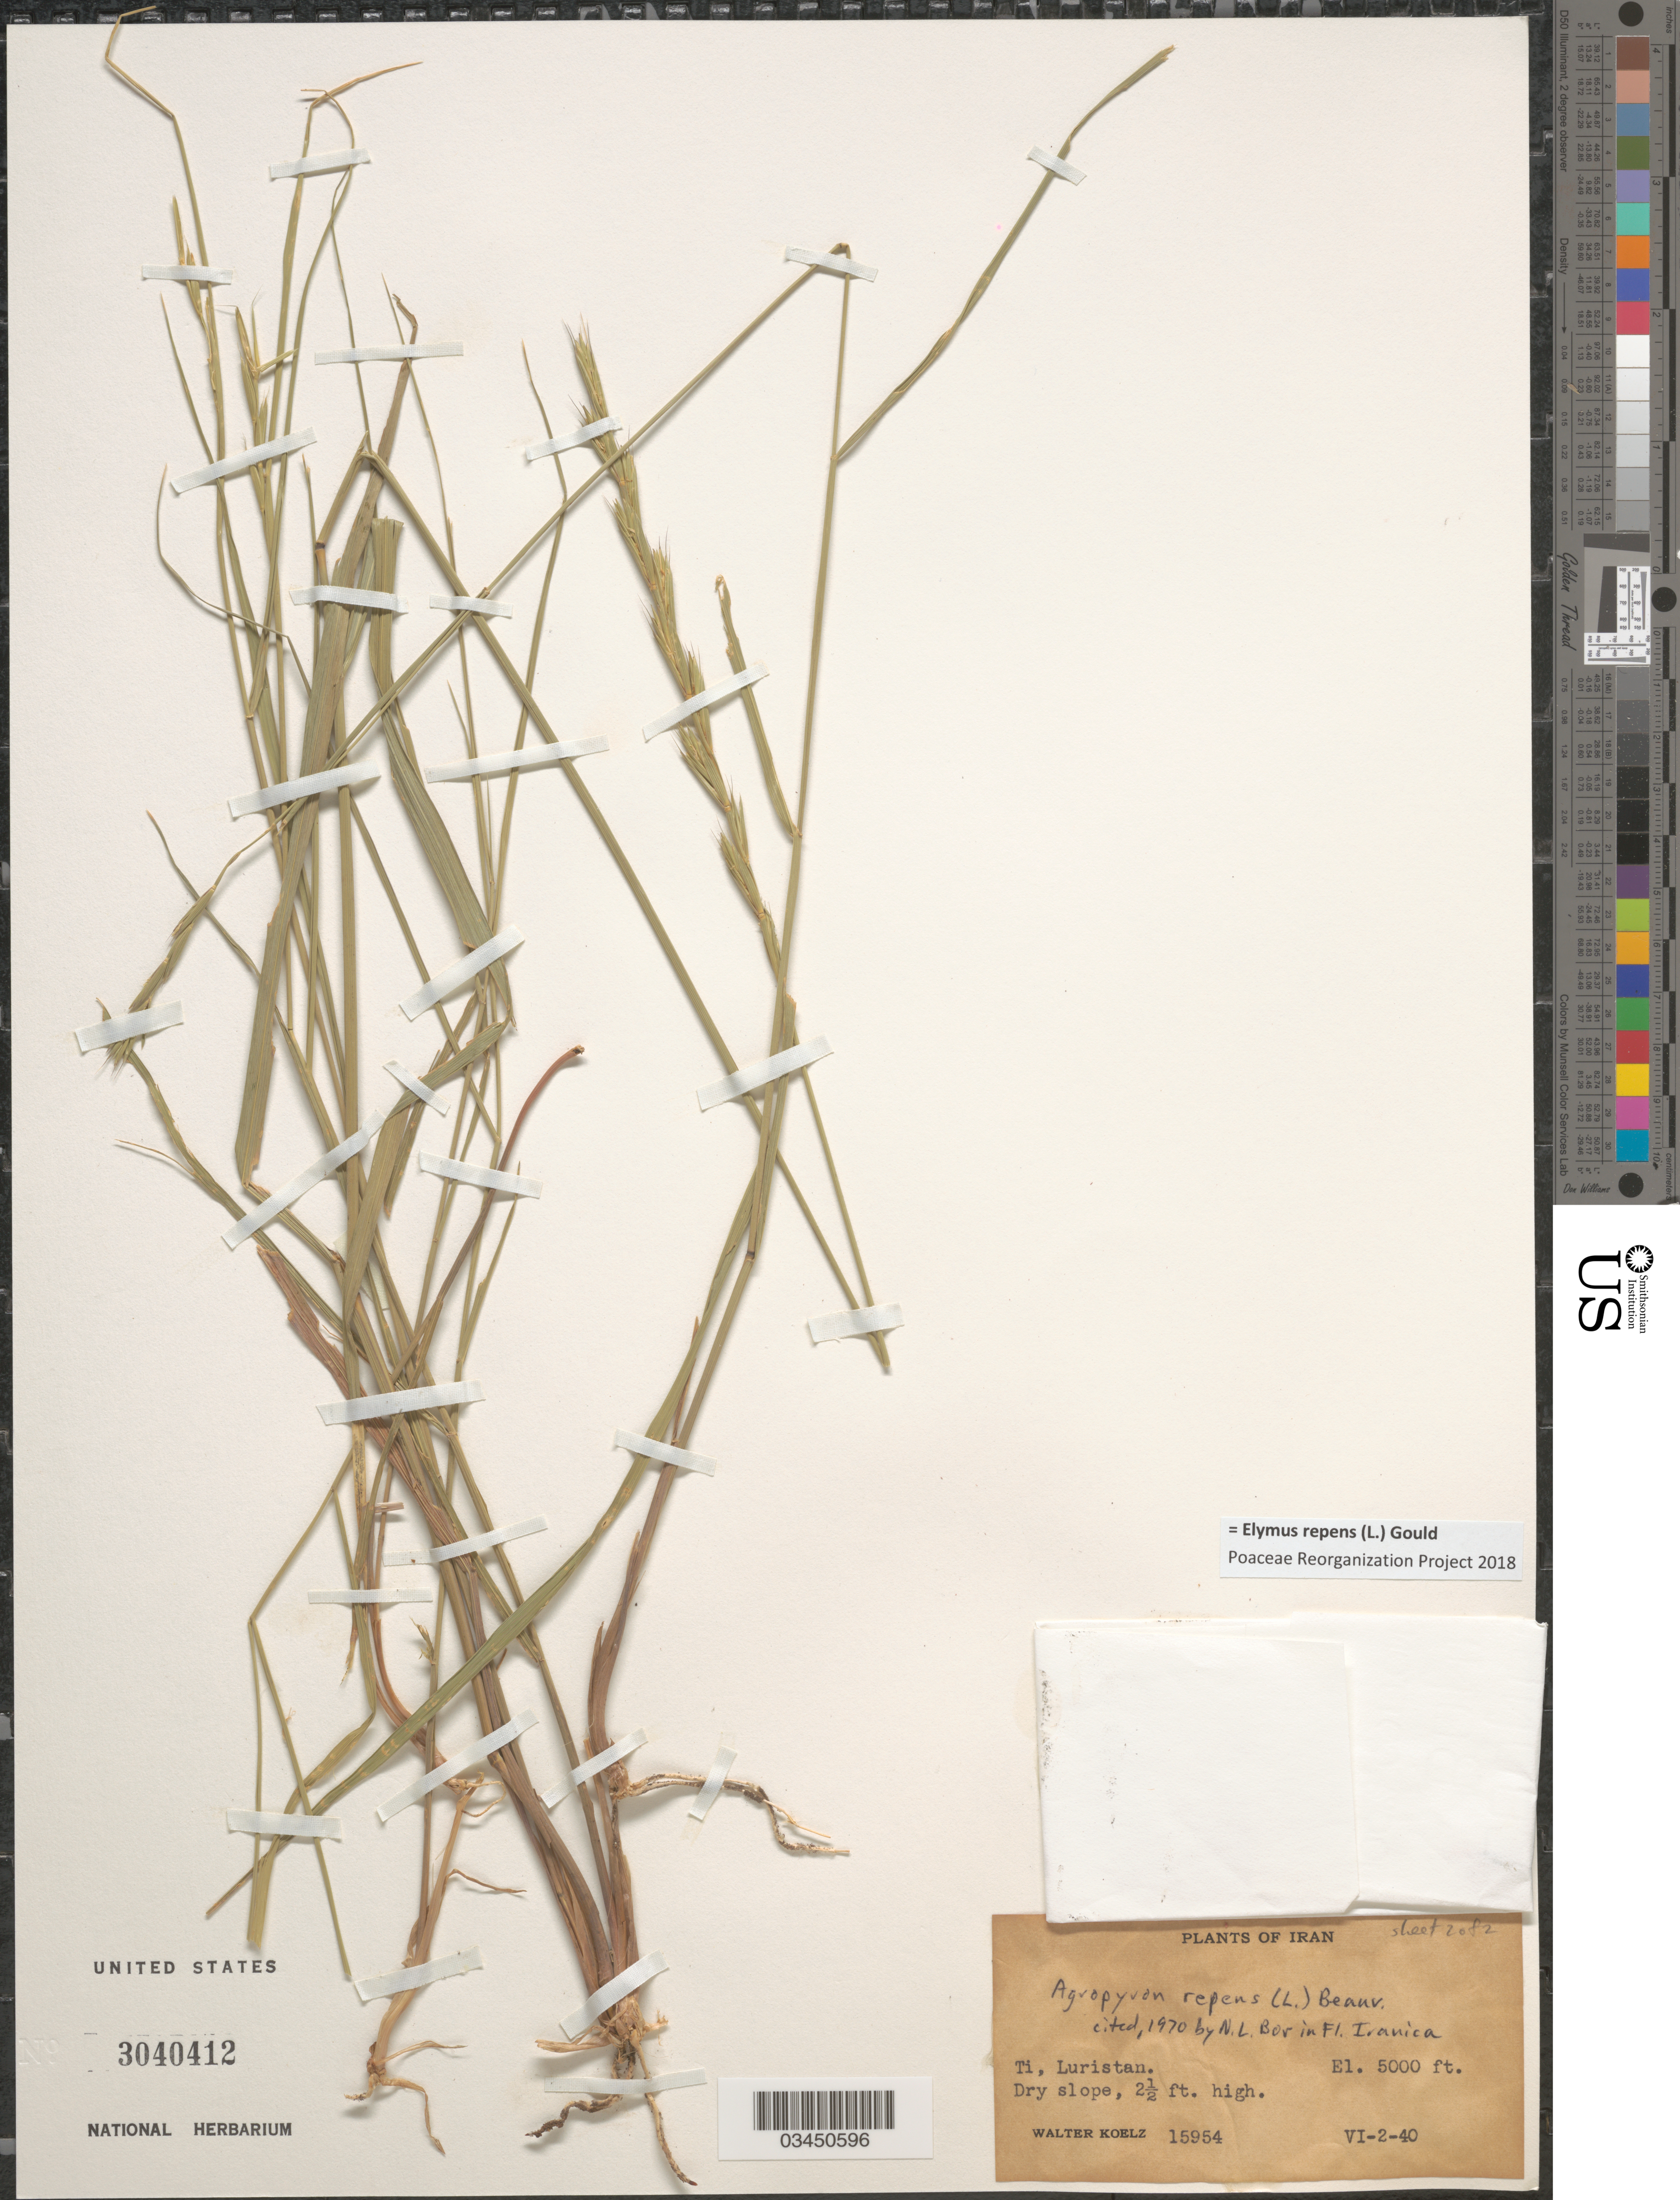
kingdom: Plantae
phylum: Tracheophyta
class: Liliopsida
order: Poales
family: Poaceae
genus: Elymus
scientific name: Elymus repens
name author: (L.) Gould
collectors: W. N. Koelz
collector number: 15954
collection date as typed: Transcribed d/m/y: 2/6/40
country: Iran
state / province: Lorestan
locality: Ti, Luristan.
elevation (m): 1524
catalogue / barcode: US 3040412